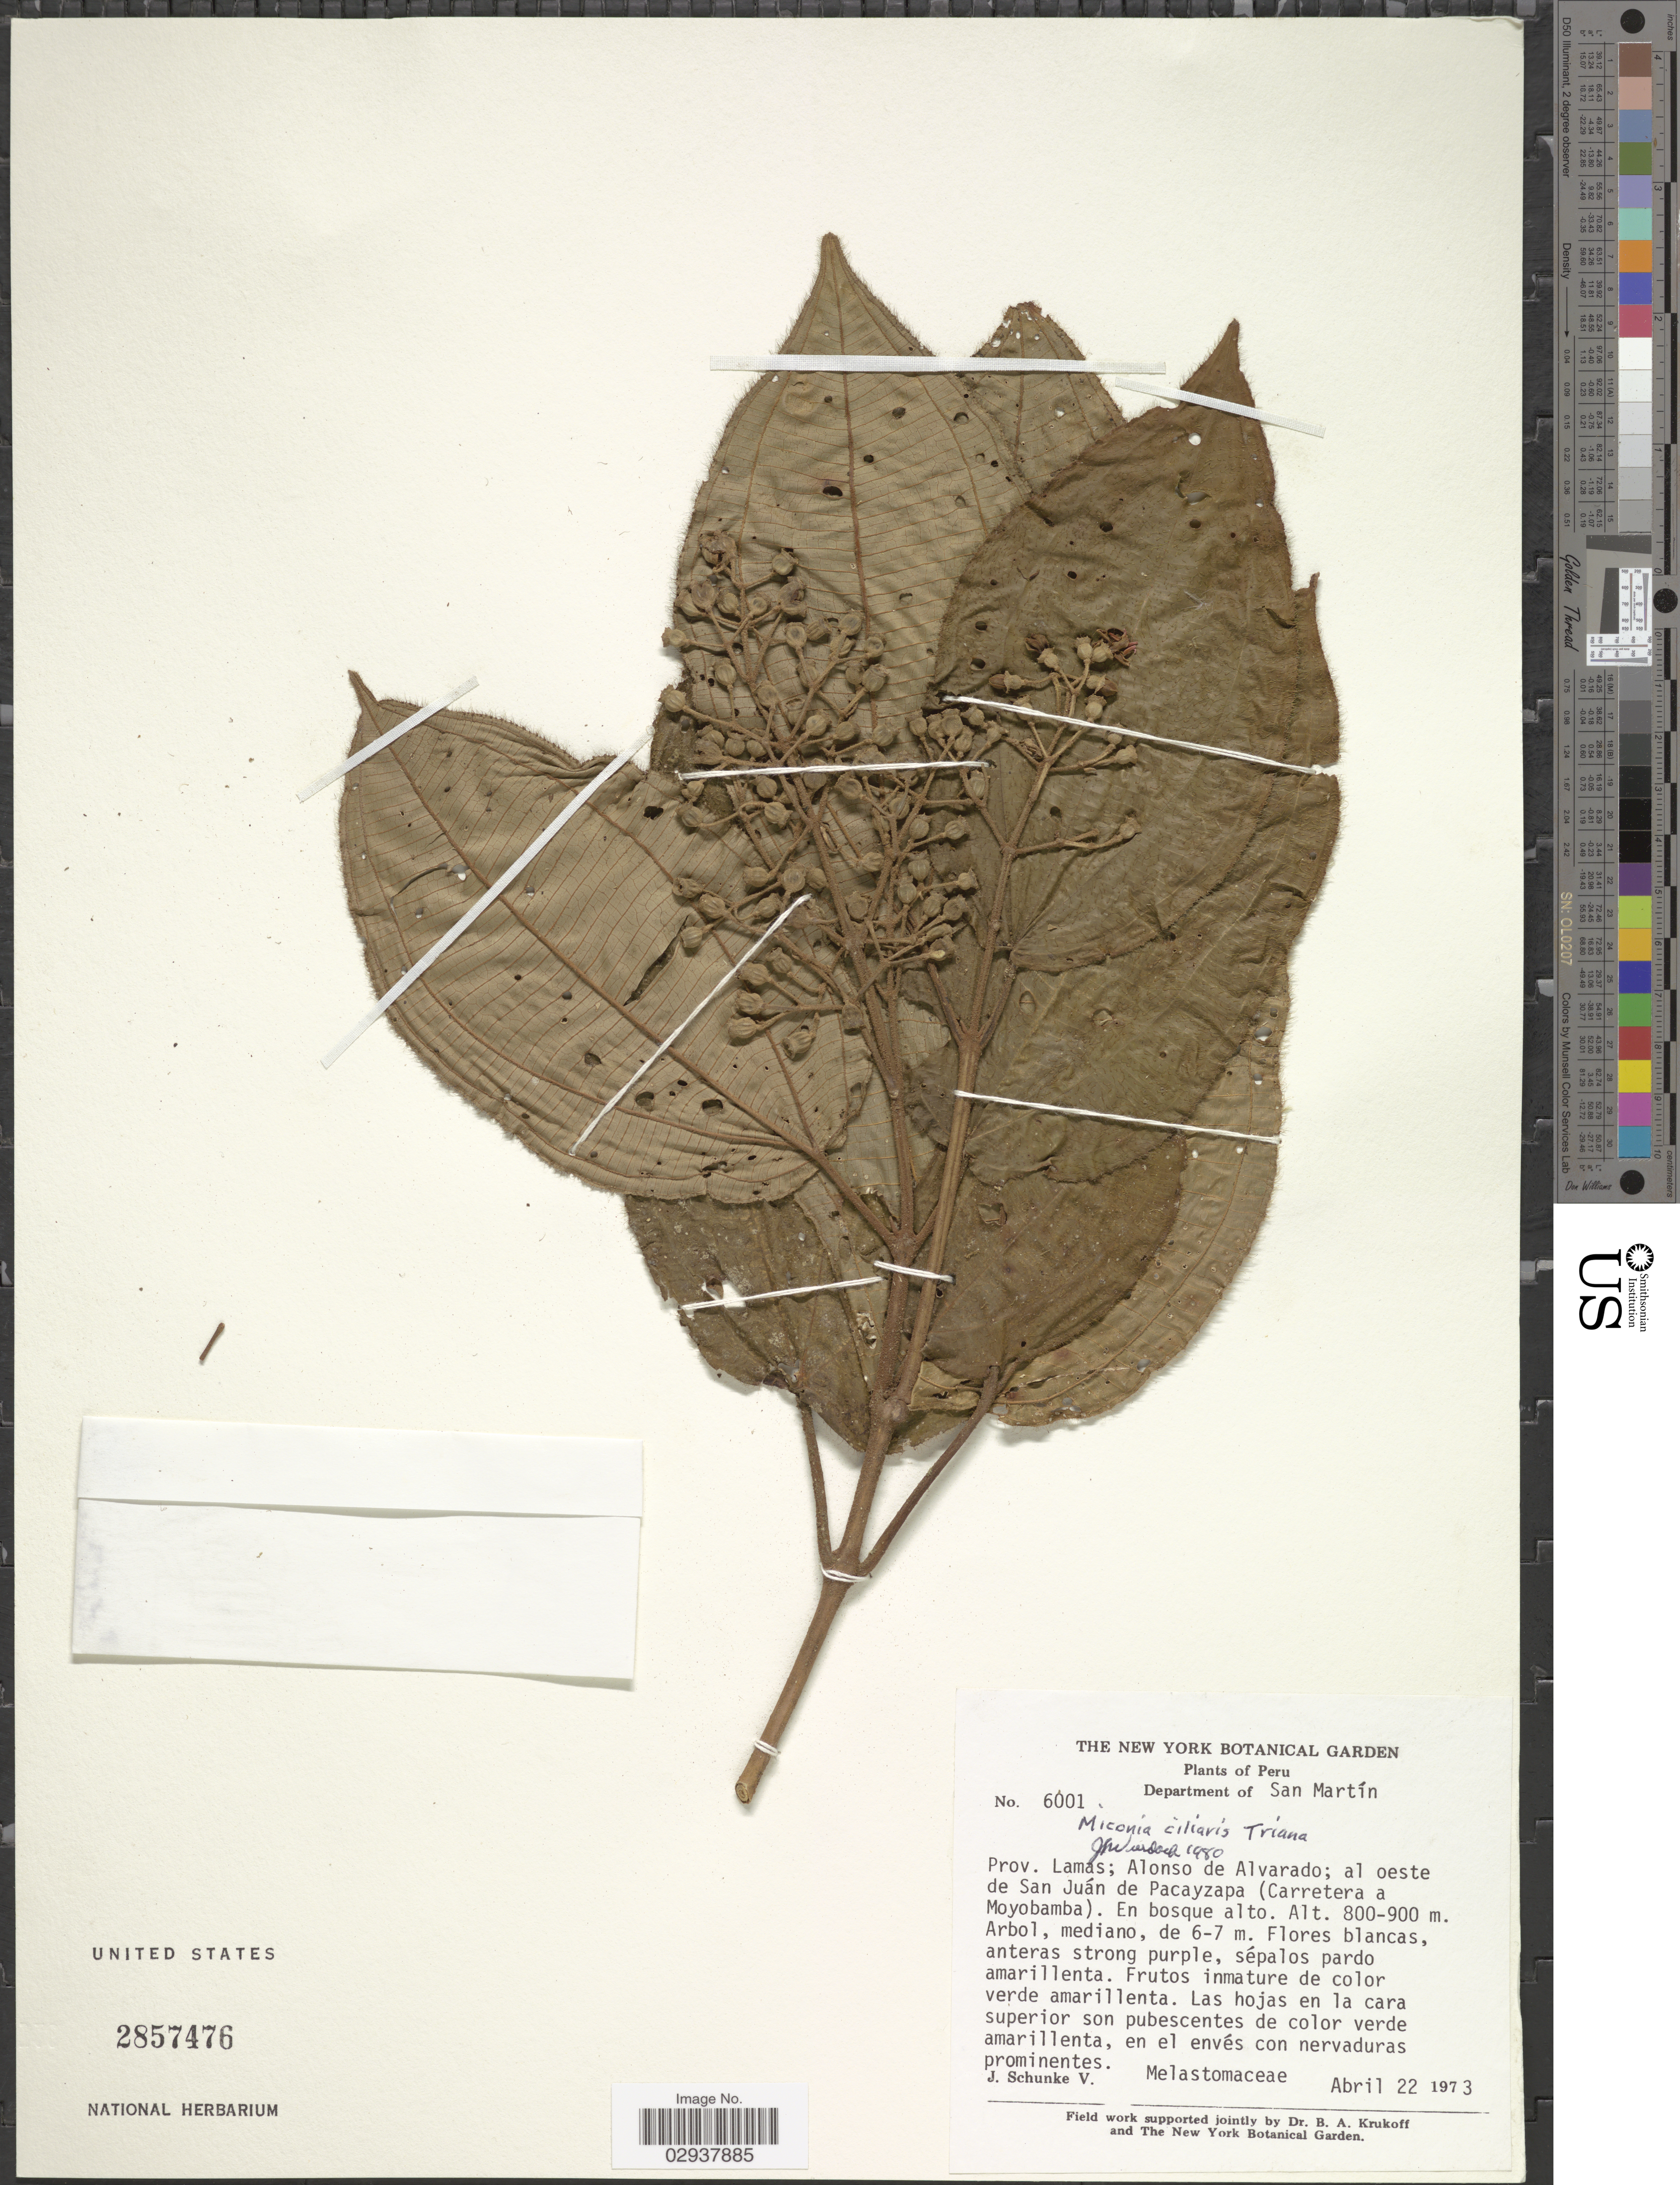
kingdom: Plantae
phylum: Tracheophyta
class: Magnoliopsida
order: Myrtales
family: Melastomataceae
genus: Miconia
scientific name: Miconia ciliaris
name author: Triana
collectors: J. Schunke Vigo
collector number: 6001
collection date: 1973-04-22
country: Peru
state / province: San Martín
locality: Department of San Martín. Prov. Lamas; Alonso de Alvarado; al oeste de San Juán de Pacayzapa (Carretera a Moyobamba).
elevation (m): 800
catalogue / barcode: US 2857476